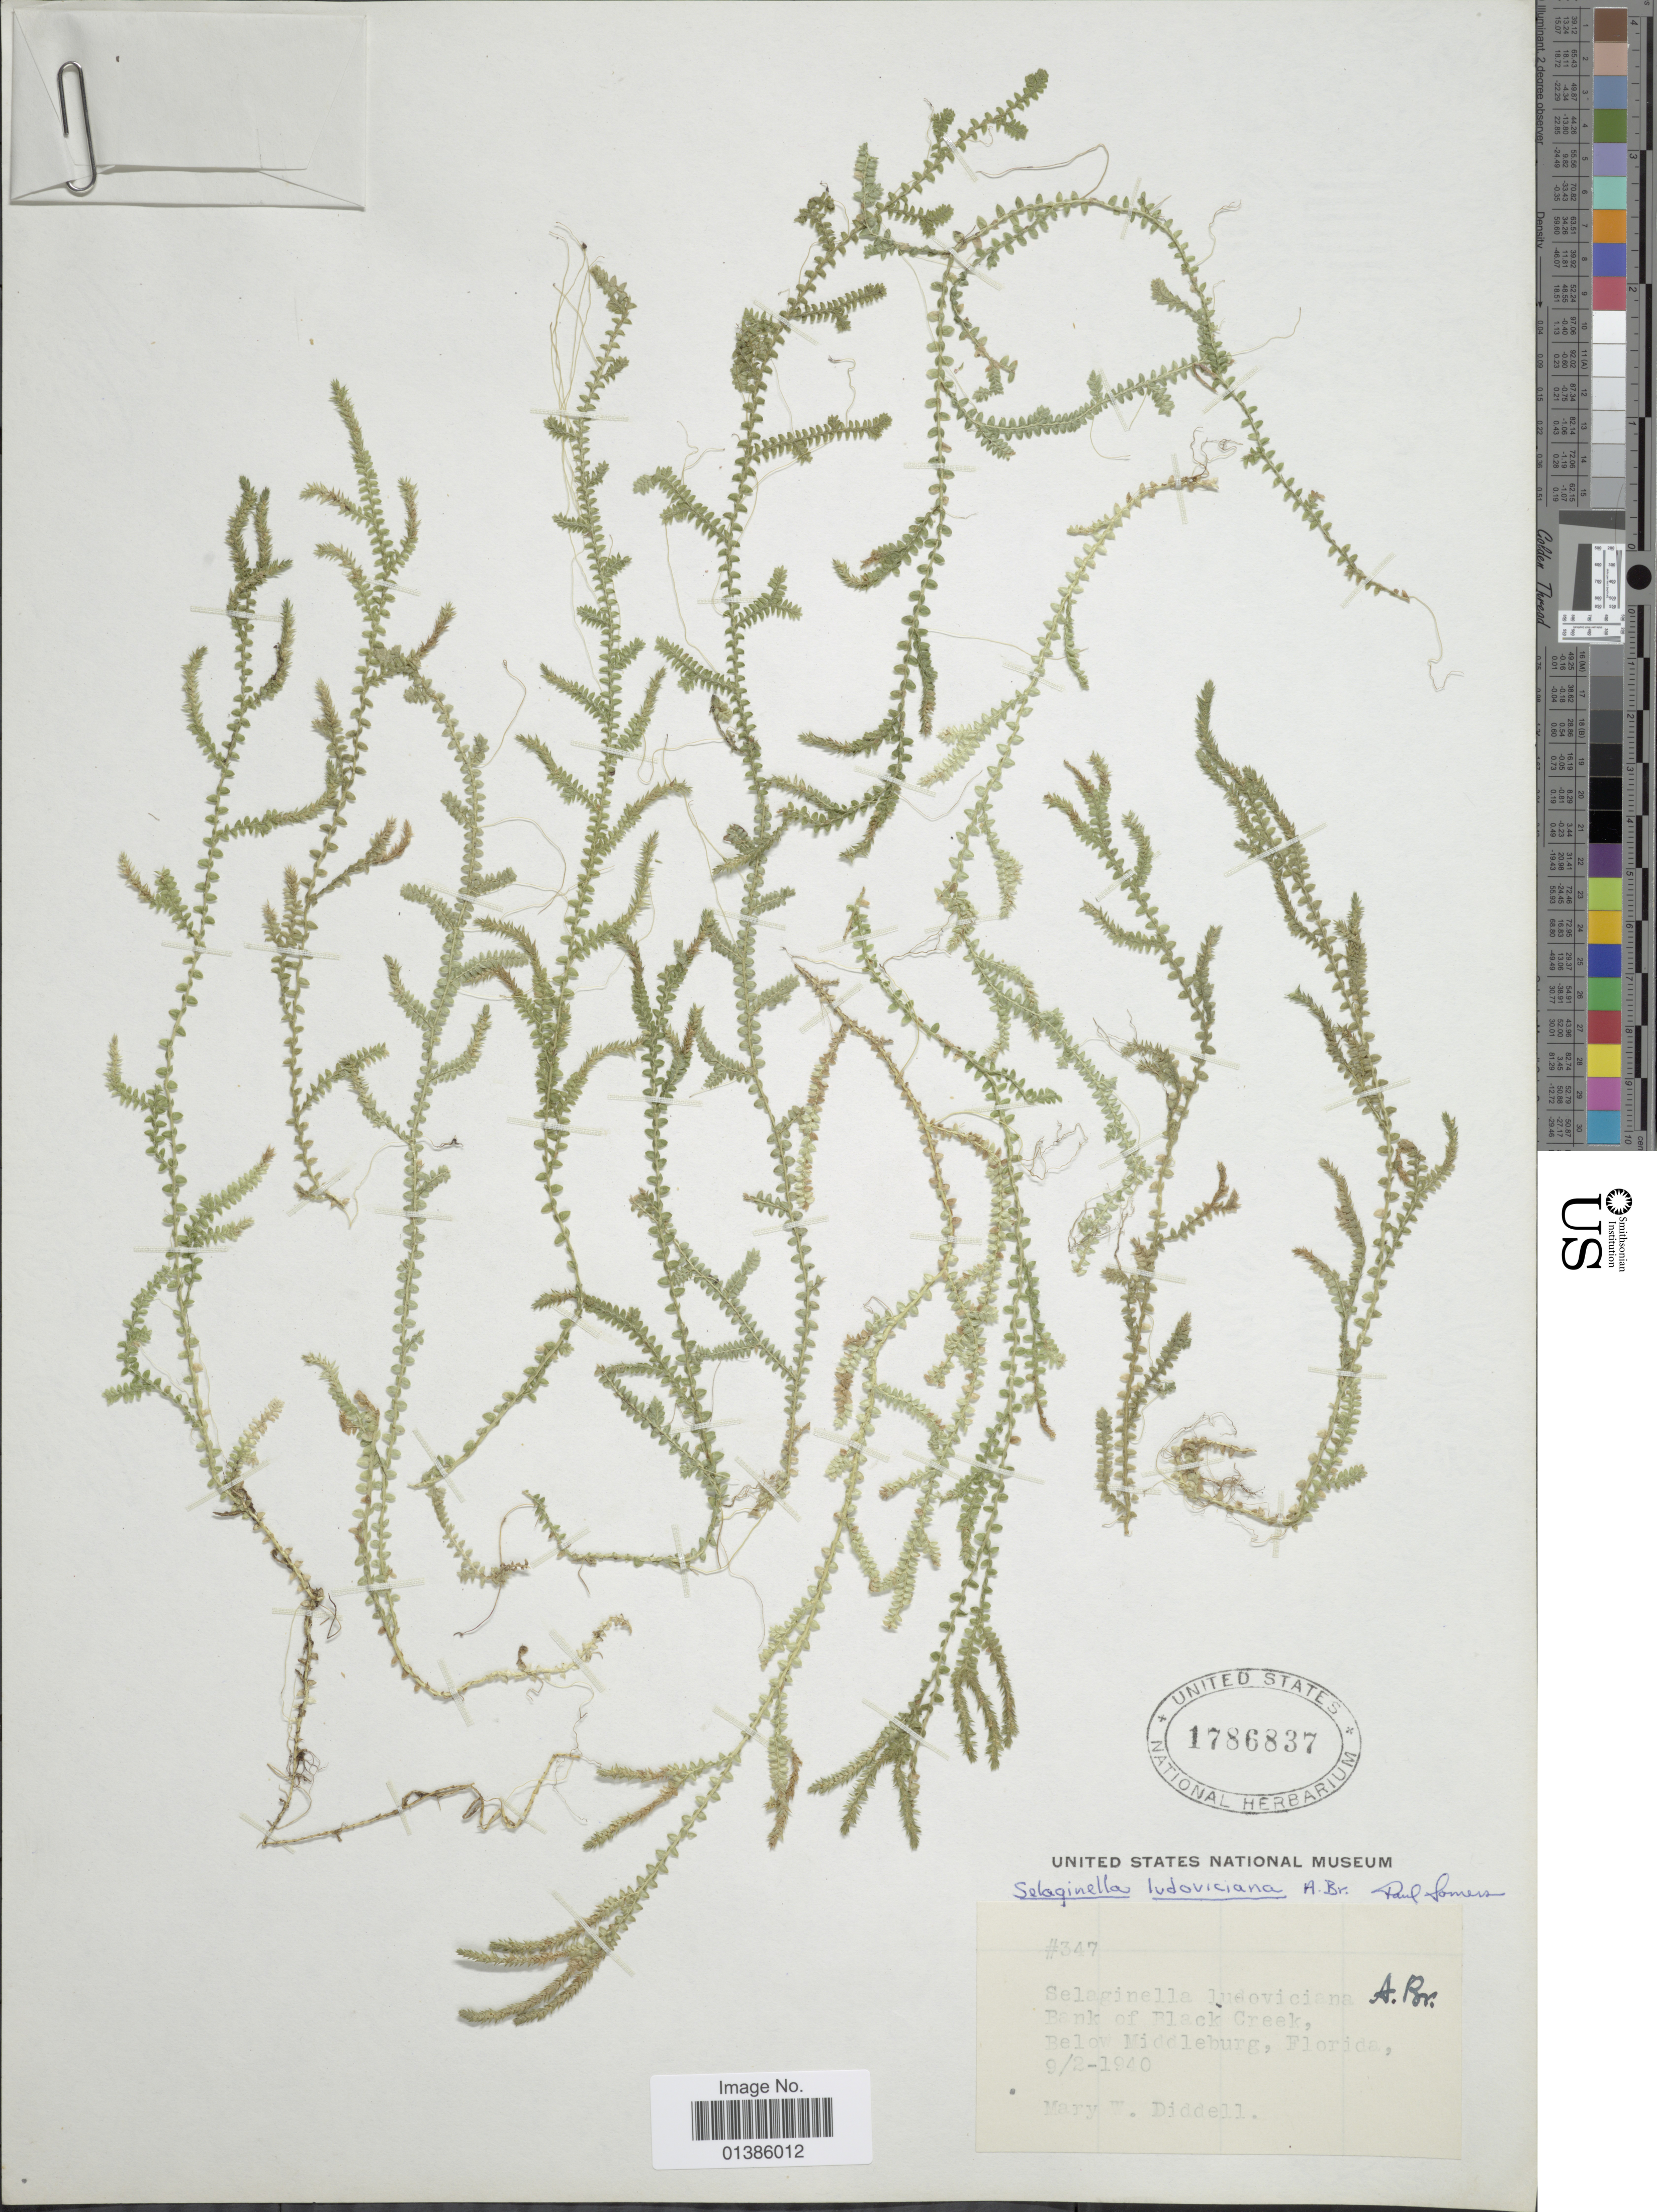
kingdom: Plantae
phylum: Tracheophyta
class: Lycopodiopsida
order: Selaginellales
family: Selaginellaceae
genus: Selaginella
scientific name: Selaginella ludoviciana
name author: A. Braun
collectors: M. Diddell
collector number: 347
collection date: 1940-09-02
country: United States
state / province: Florida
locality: Banks of Black Creek, below Middleburg.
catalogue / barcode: US 1786837